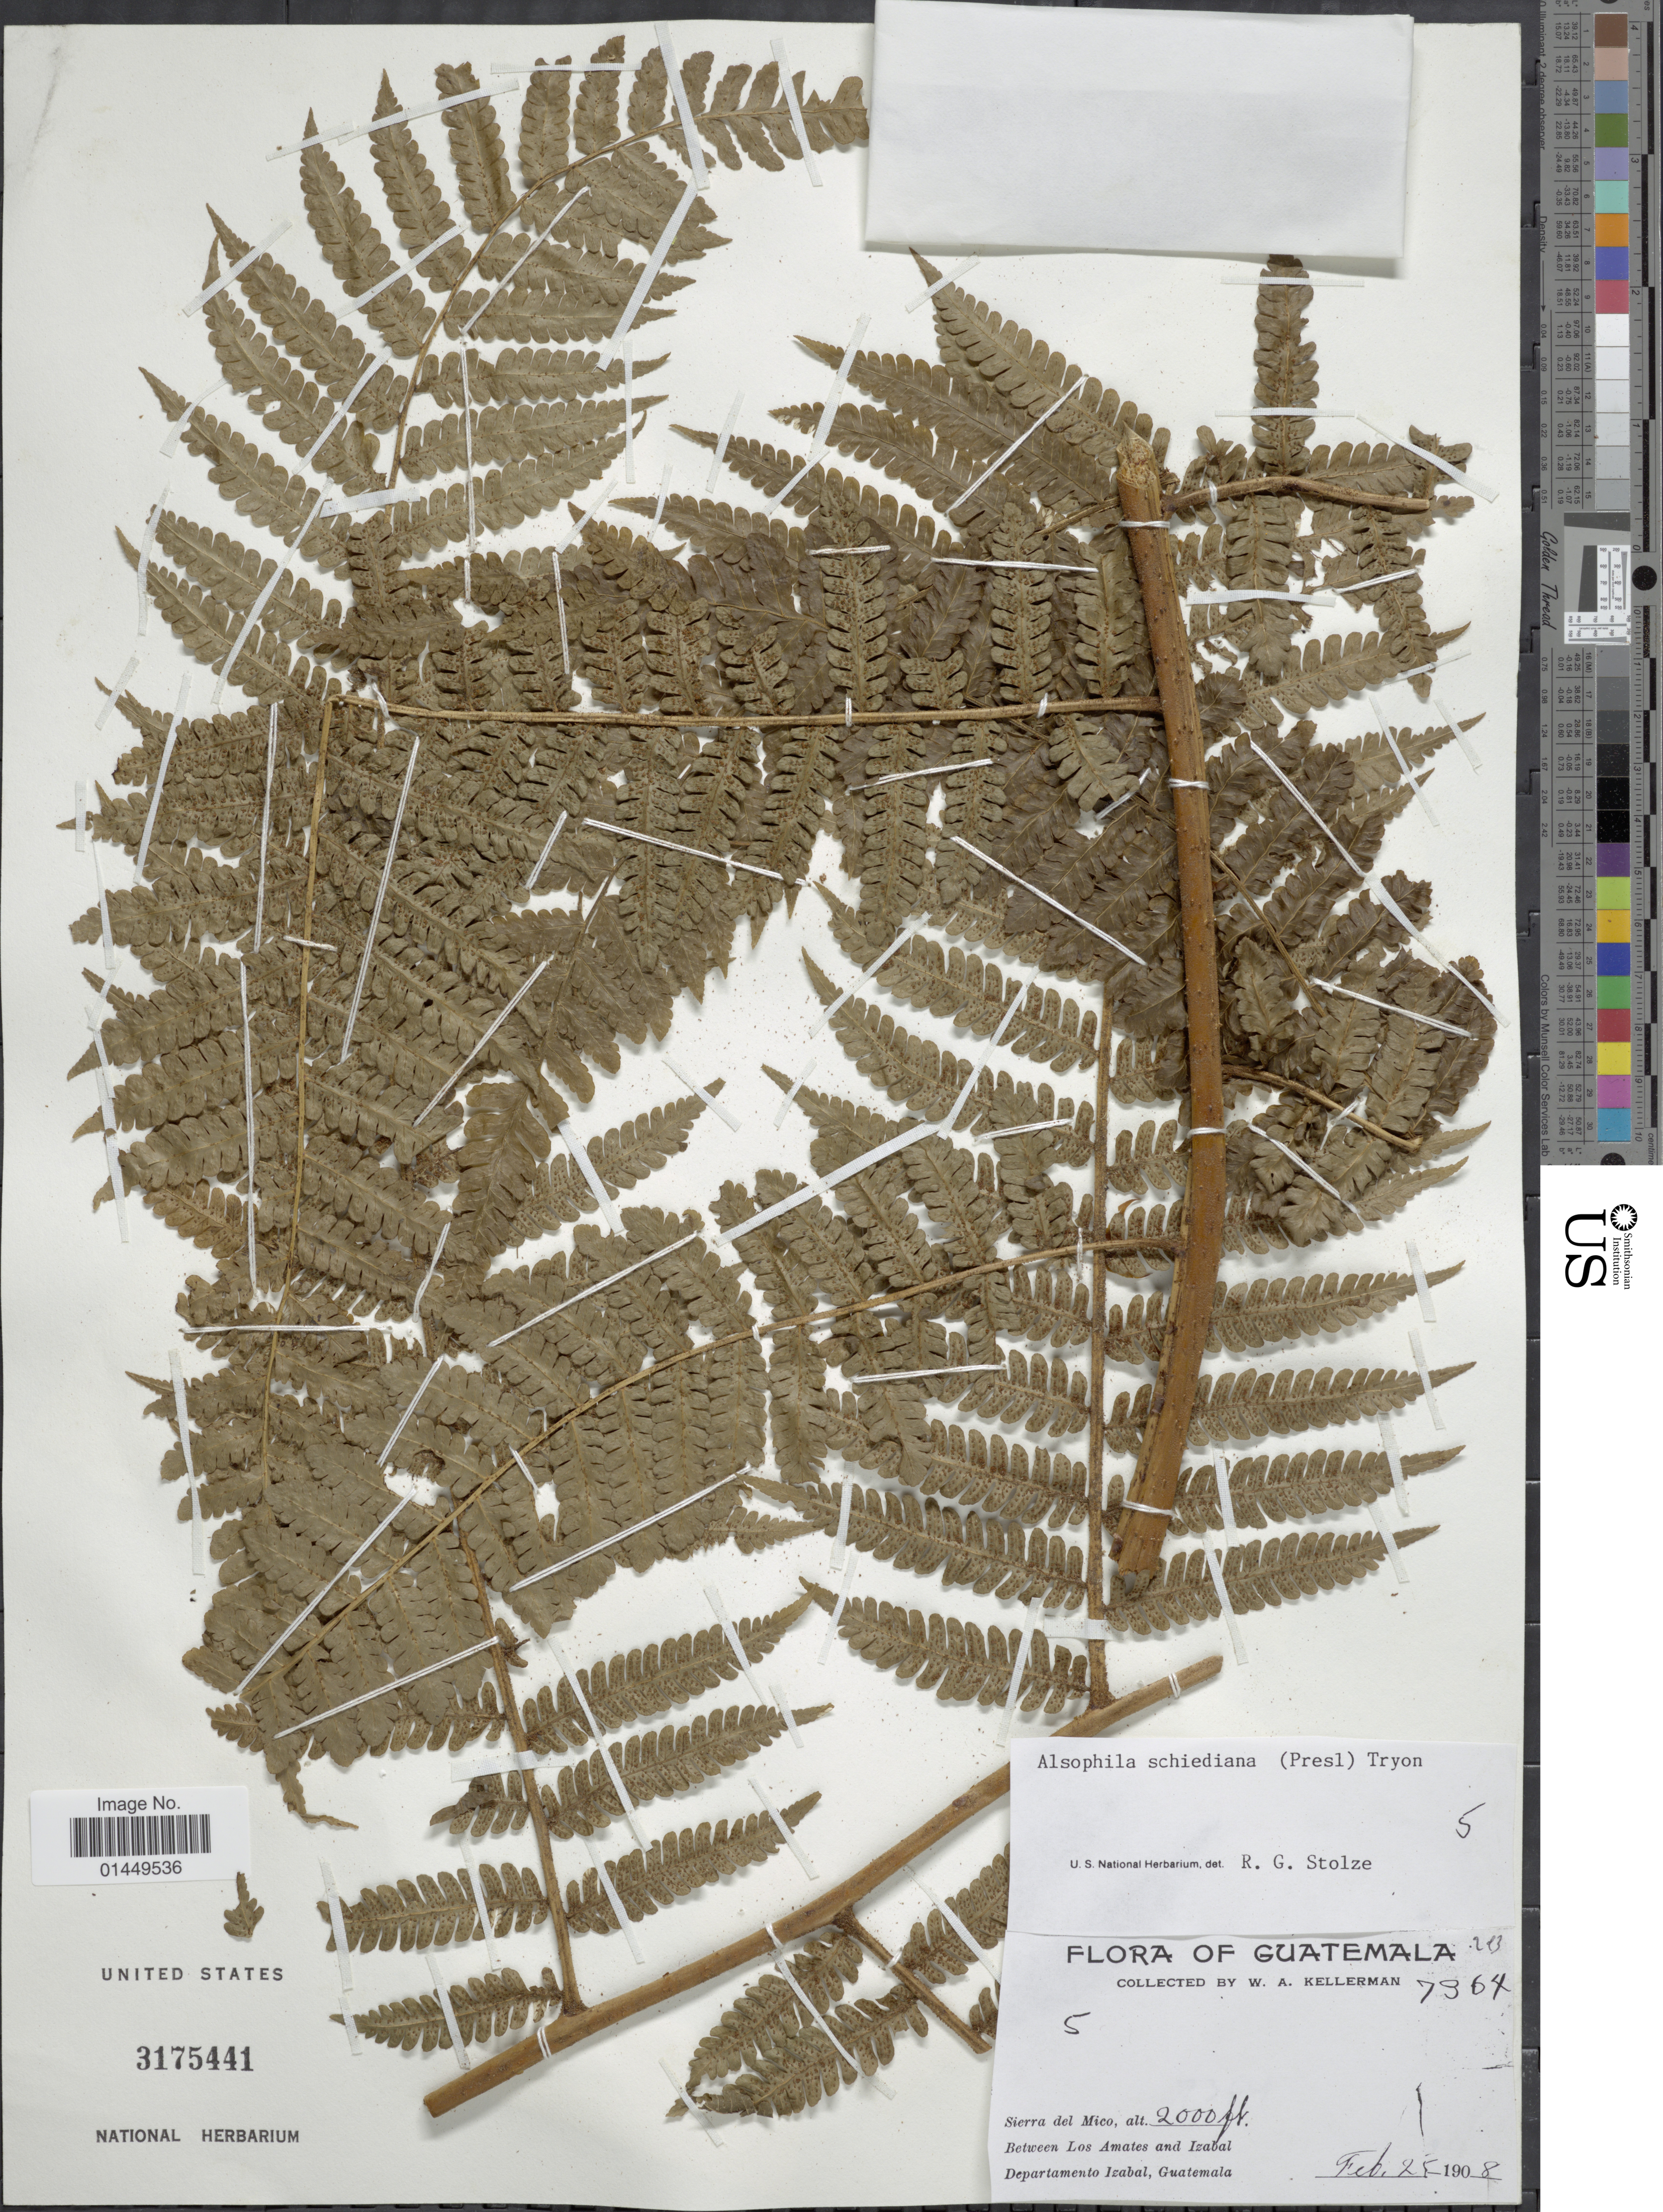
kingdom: Plantae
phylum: Tracheophyta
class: Polypodiopsida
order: Cyatheales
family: Cyatheaceae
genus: Cyathea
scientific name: Cyathea schiedeana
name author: (C. Presl) Domin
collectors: W. Kellerman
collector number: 7964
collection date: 1908-02-25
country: Guatemala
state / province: Izabal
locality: Sierra del Mico, between Los Amates and Izabal, Departamento Izabal, Guatemala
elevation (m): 610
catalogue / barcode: US 3175441